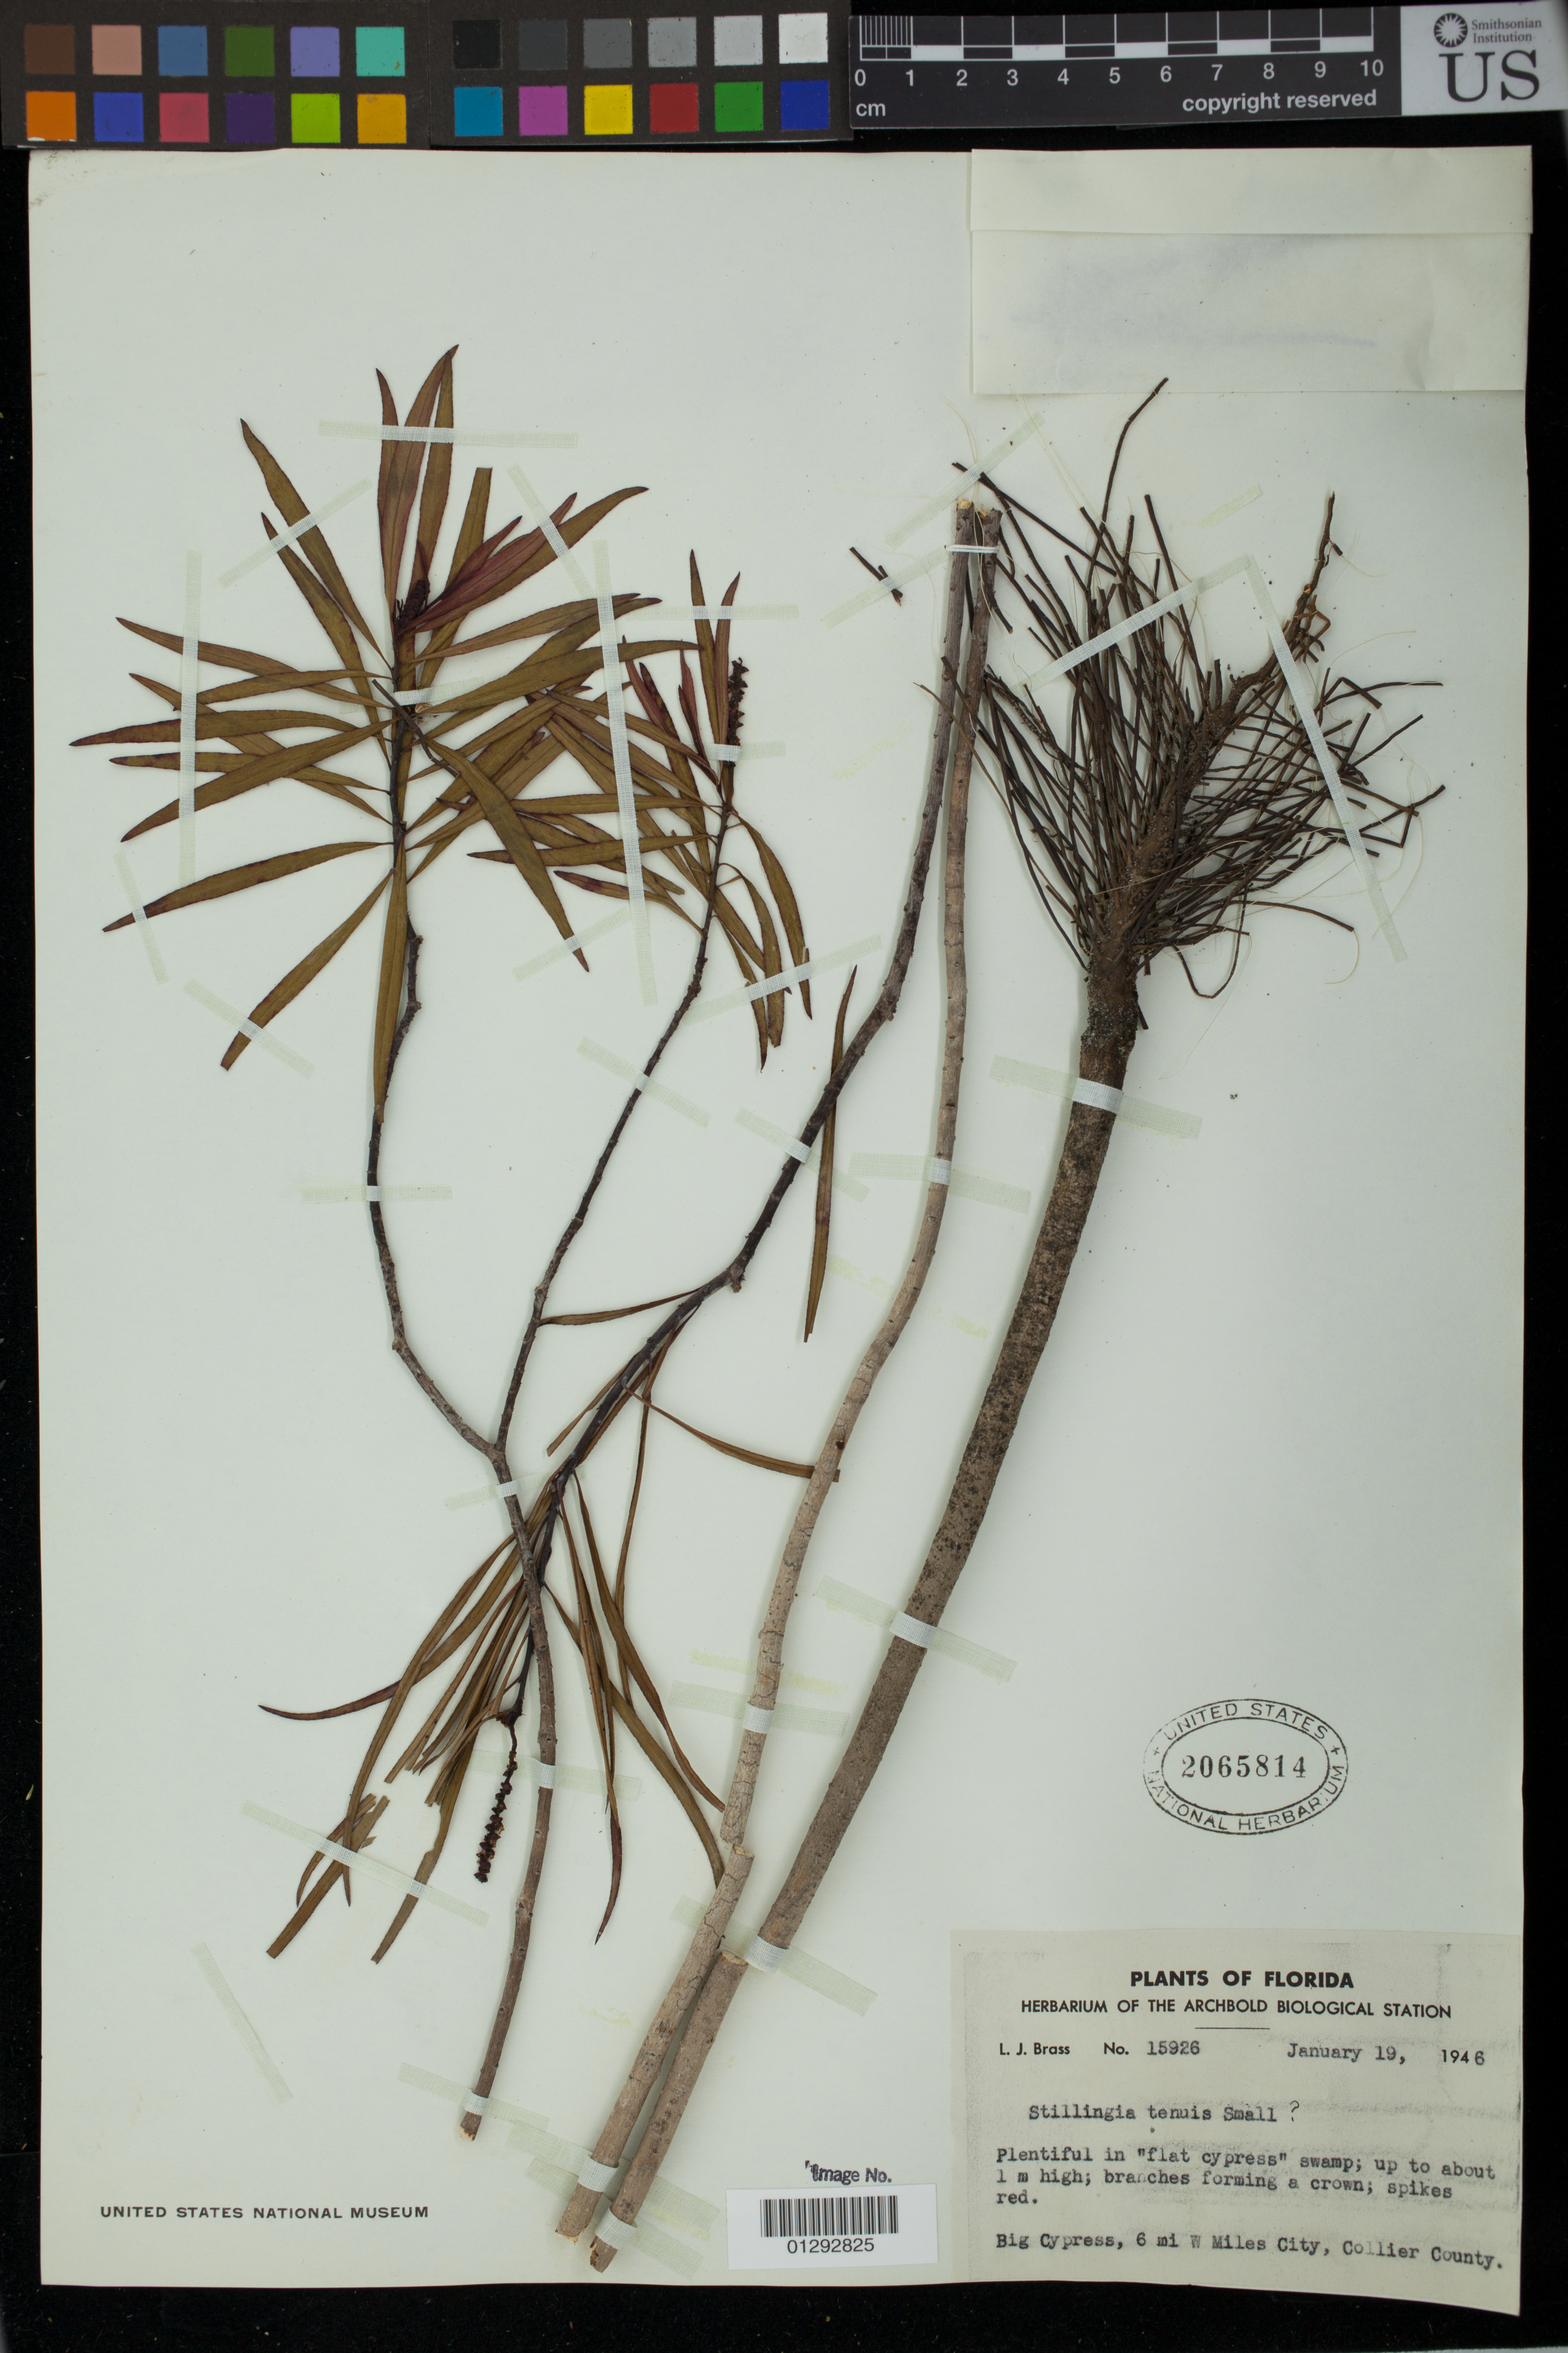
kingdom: Plantae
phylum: Tracheophyta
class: Magnoliopsida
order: Malpighiales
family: Euphorbiaceae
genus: Stillingia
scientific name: Stillingia sylvatica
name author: L.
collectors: L. J. Brass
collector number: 15926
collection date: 1946-01-19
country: United States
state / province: Florida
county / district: Collier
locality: Big Cypress, 6 mi W Miles City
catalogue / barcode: US 2065814